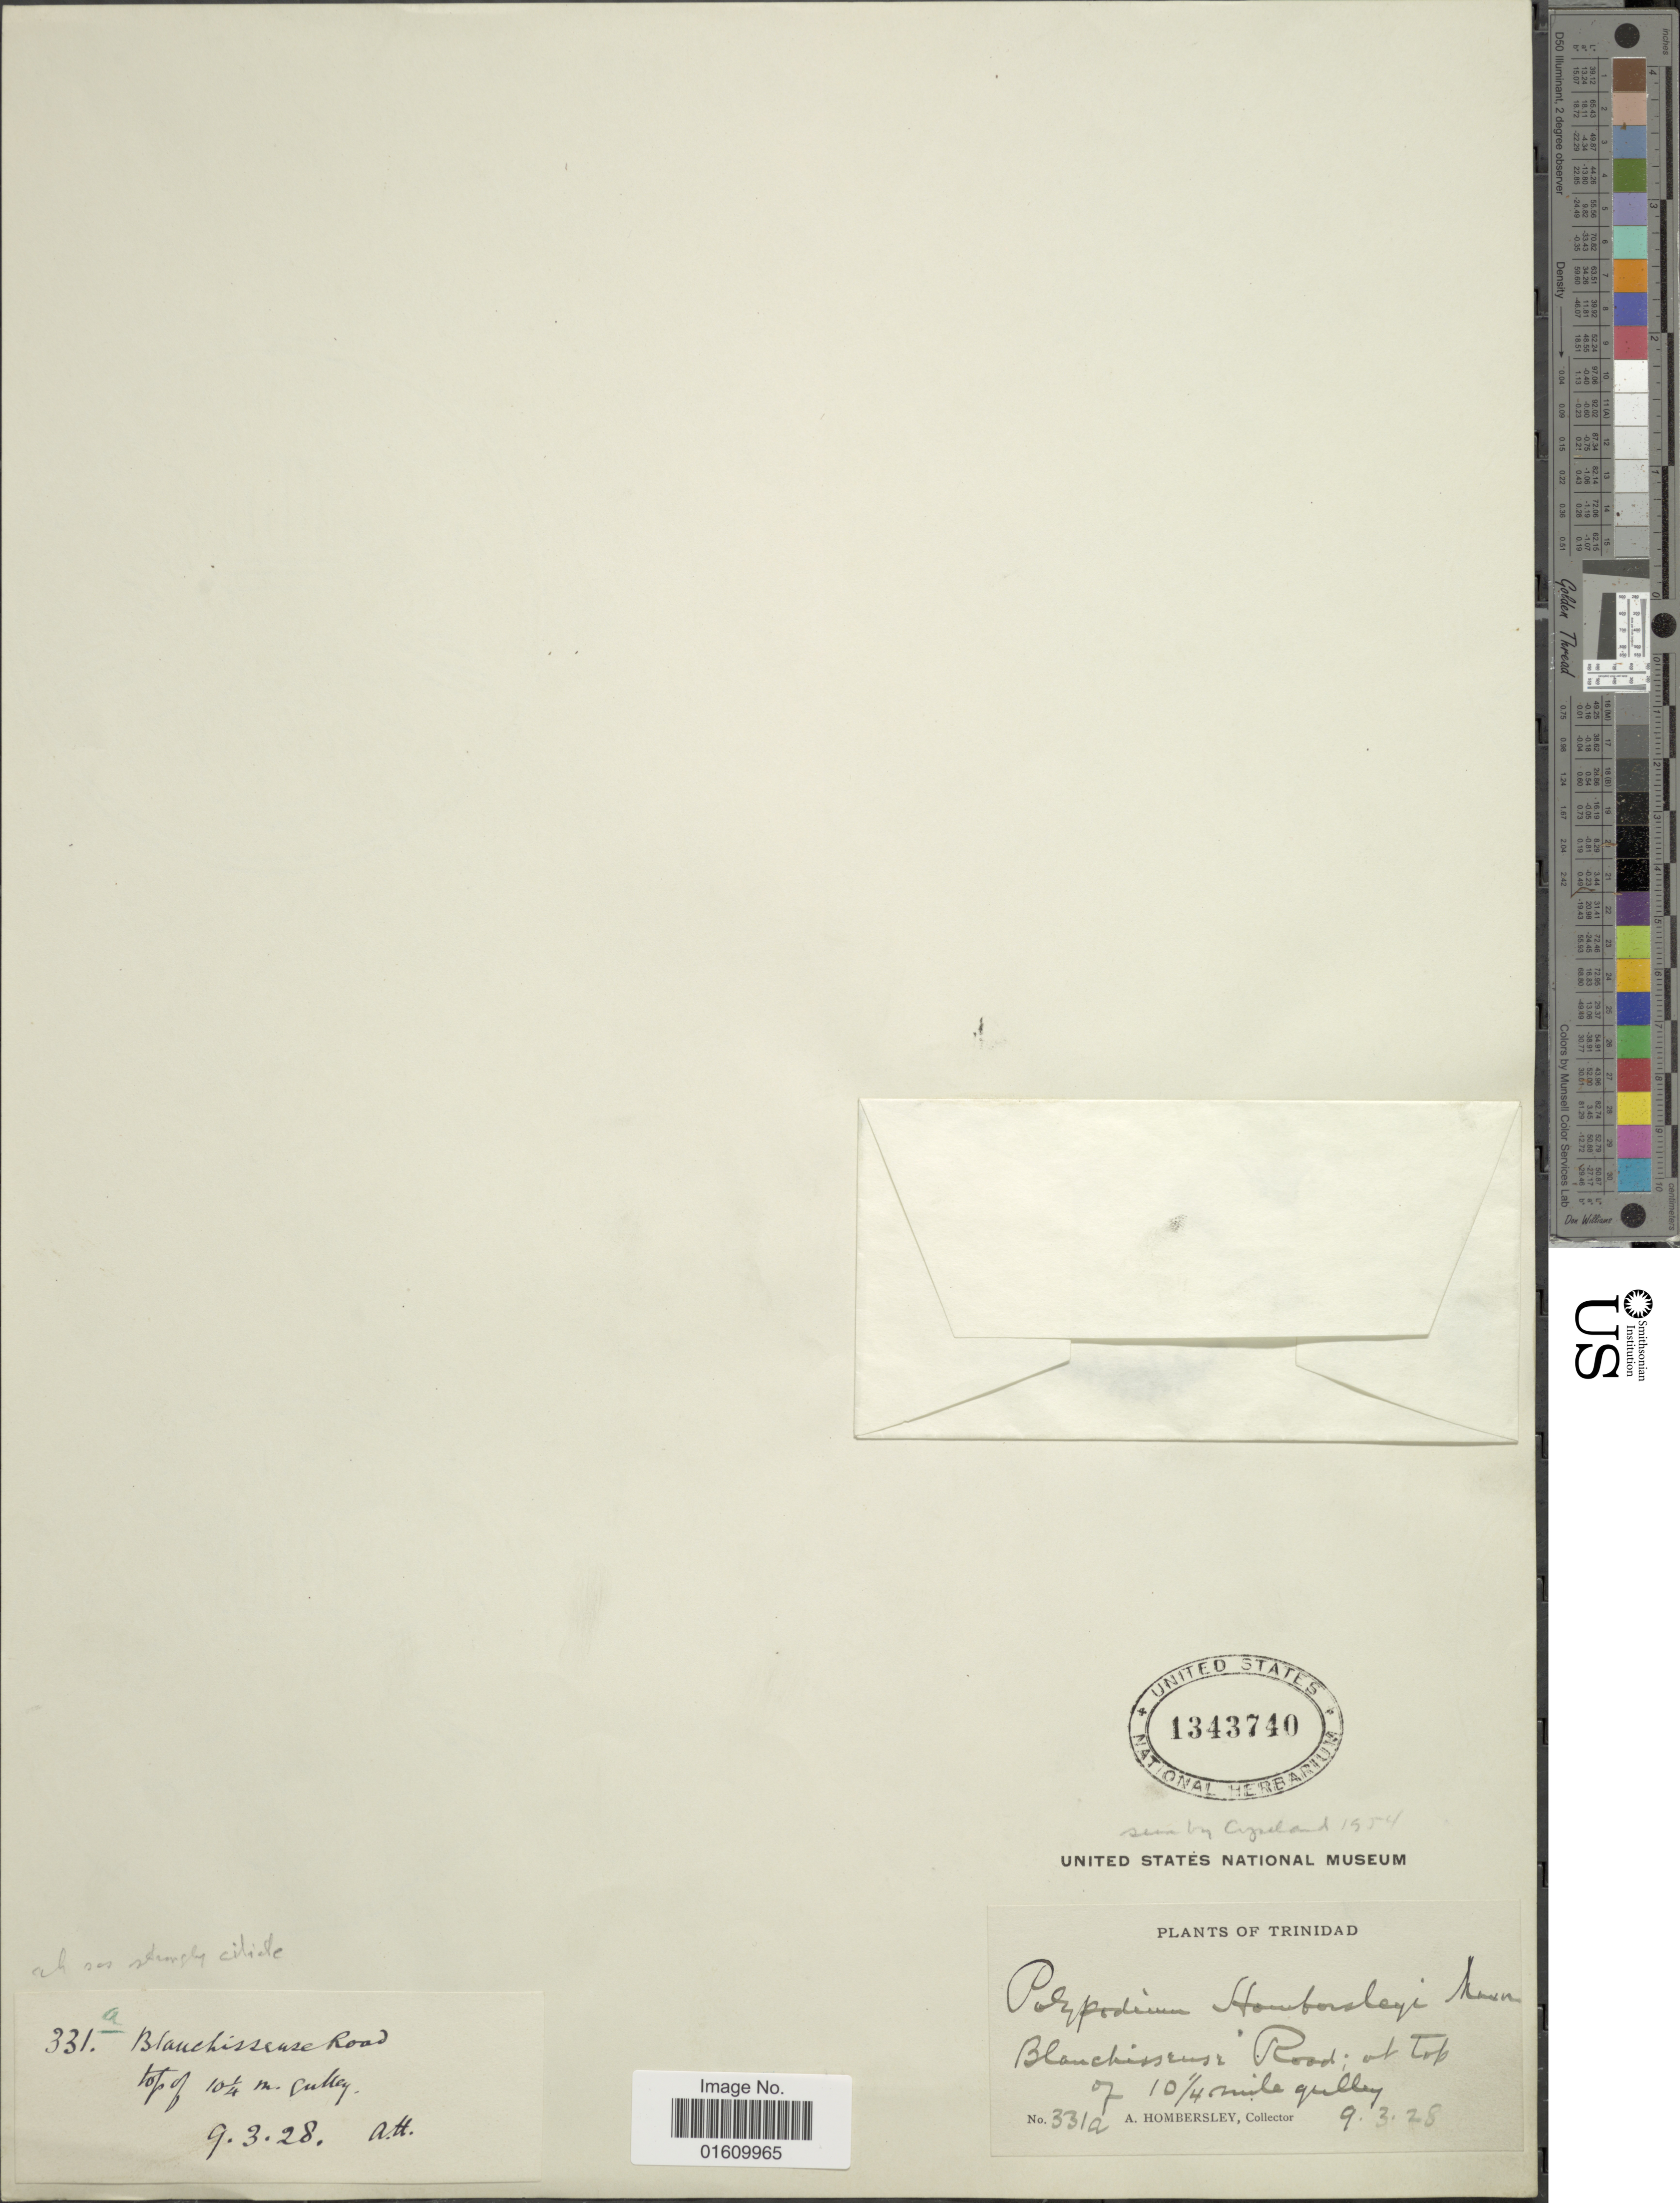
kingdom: Plantae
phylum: Tracheophyta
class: Polypodiopsida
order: Polypodiales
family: Polypodiaceae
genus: Lellingeria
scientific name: Lellingeria hombersleyi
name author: (Maxon) A.R. Sm.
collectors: A. Hombersley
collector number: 331a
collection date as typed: Transcribed d/m/y: 9/3/28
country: Trinidad and Tobago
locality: Trinidad, Blanchisseuse Road: at top of 10¼ mile valley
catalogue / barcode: US 1343740